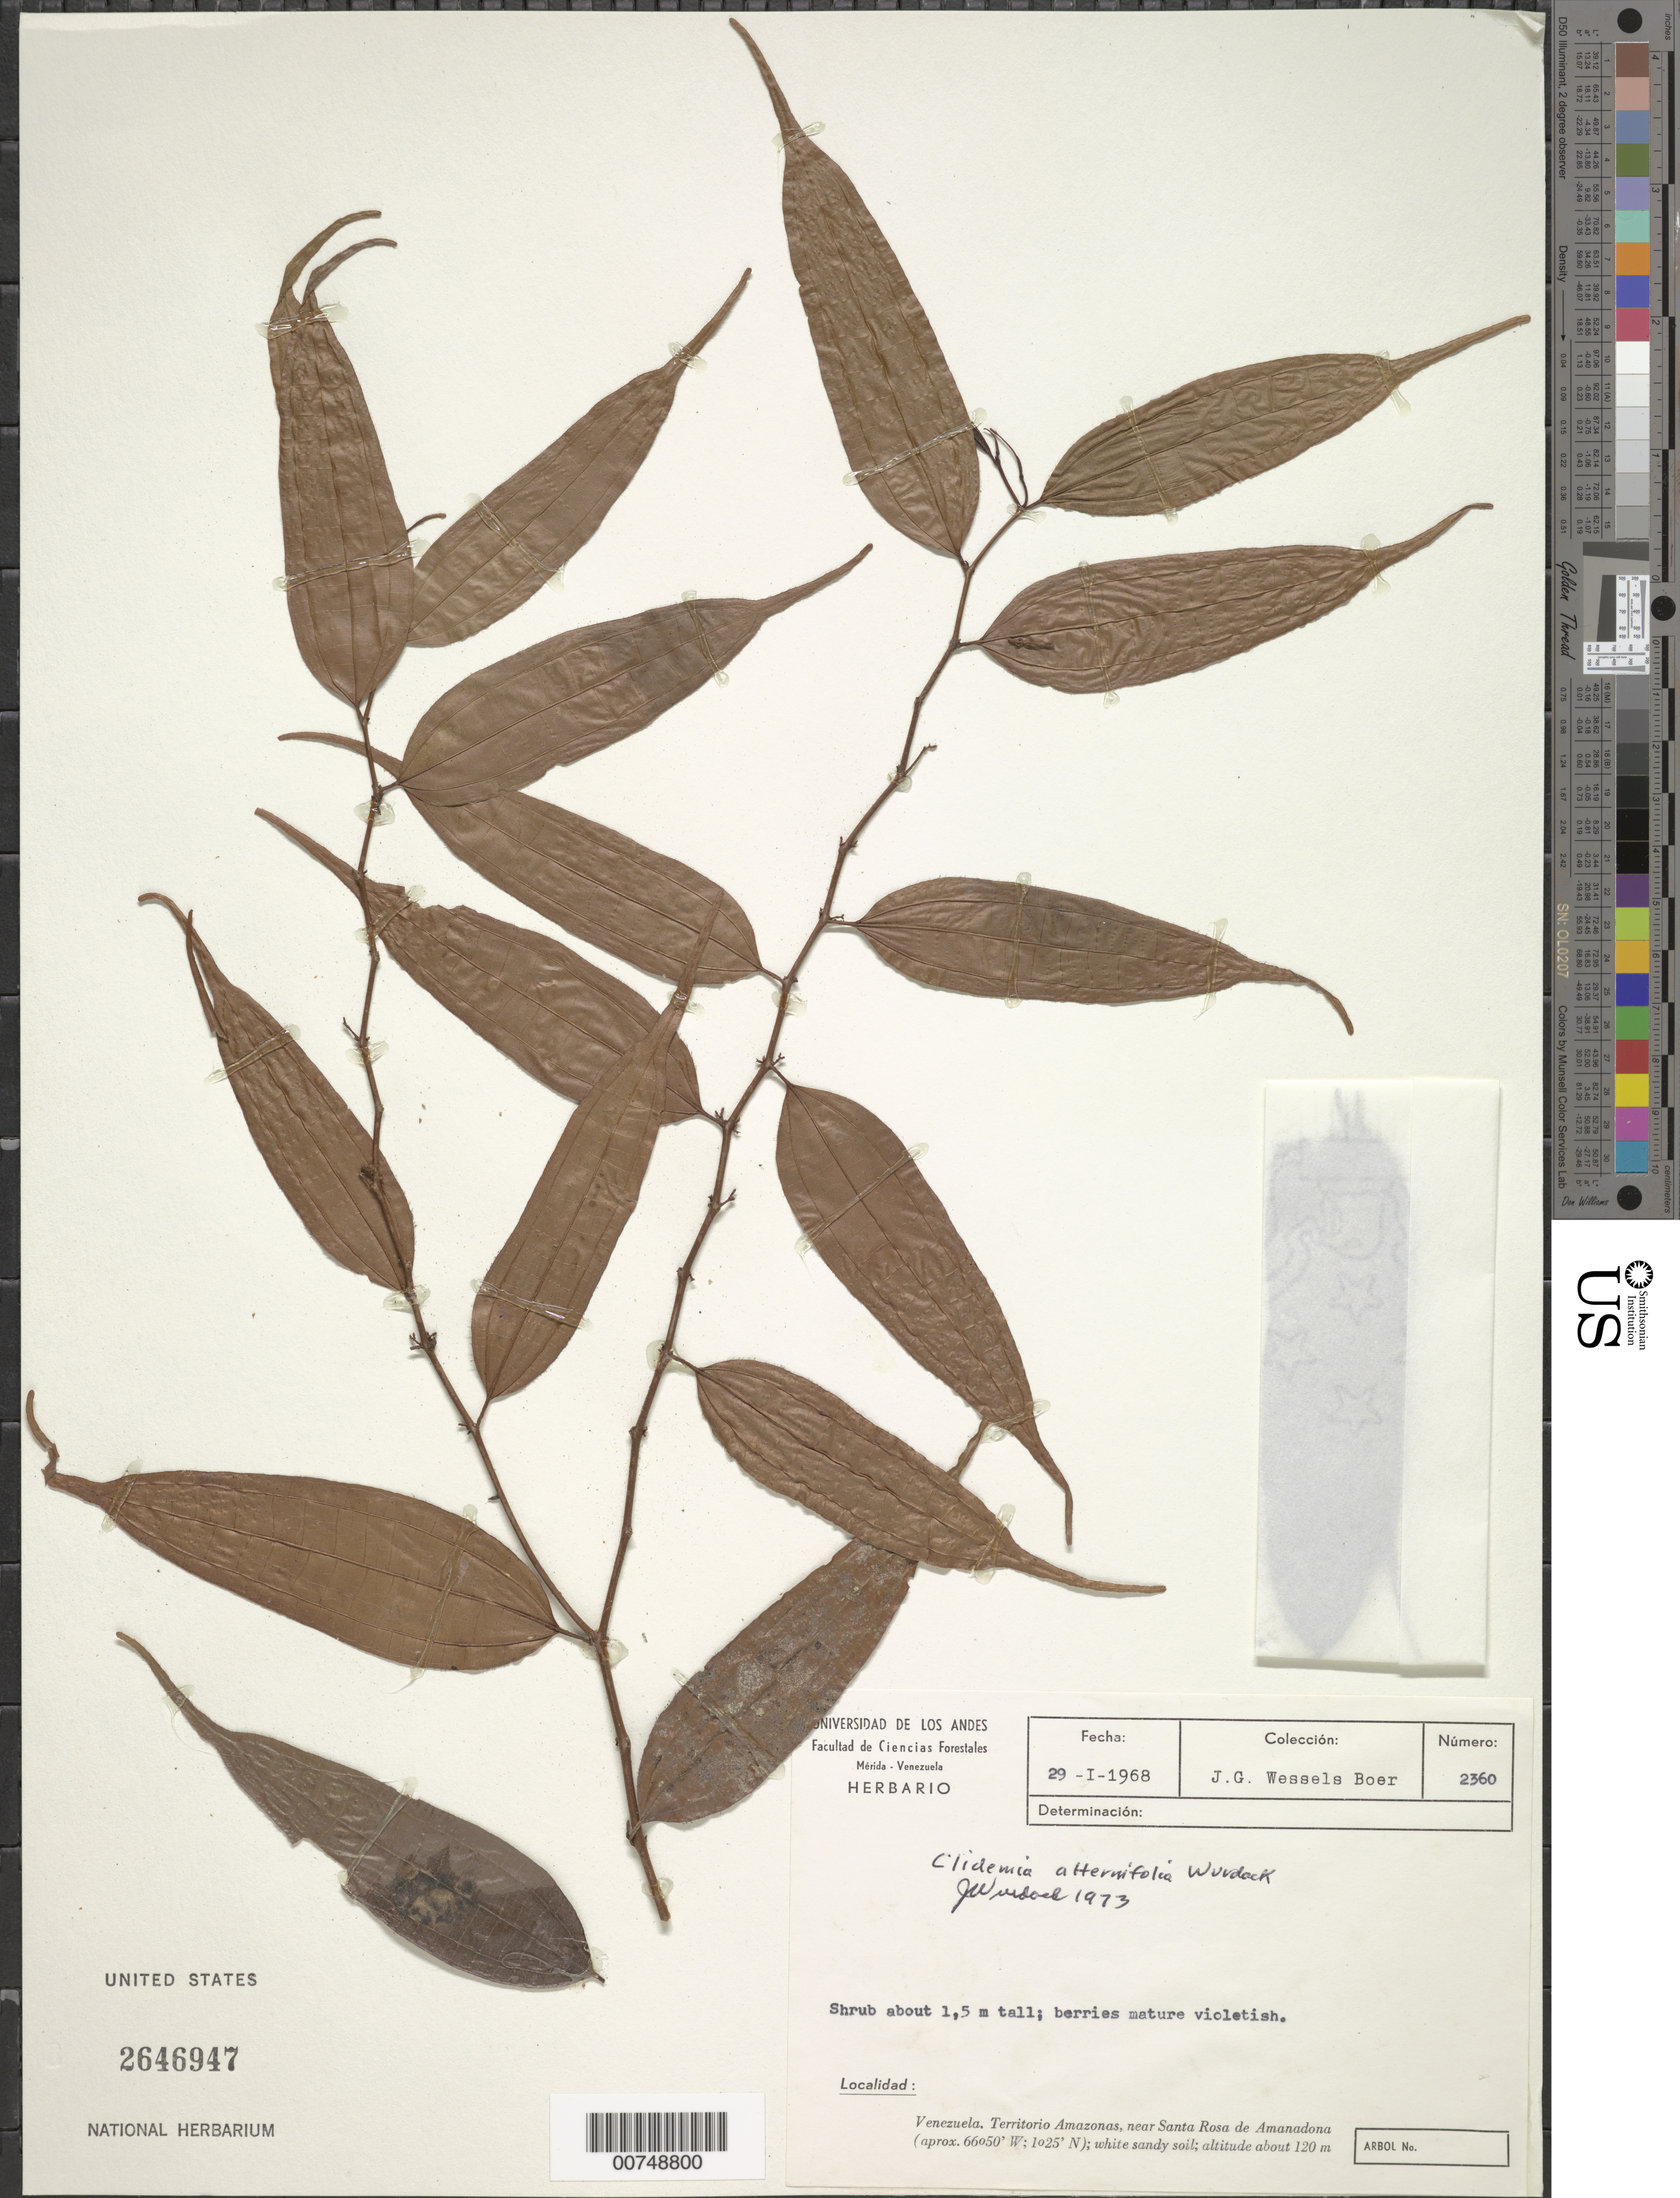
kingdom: Plantae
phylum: Tracheophyta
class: Magnoliopsida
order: Myrtales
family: Melastomataceae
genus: Clidemia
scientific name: Clidemia alternifolia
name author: Wurdack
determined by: Wurdack, John J., (US), US (UNITED STATES)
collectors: J. G. Wessels Boer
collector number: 2360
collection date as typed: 29-Jan-68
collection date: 1968-01-29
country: Venezuela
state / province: Amazonas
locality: Santa Rosa de Amanadona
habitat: White sandy soil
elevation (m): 120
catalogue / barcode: US 2646947